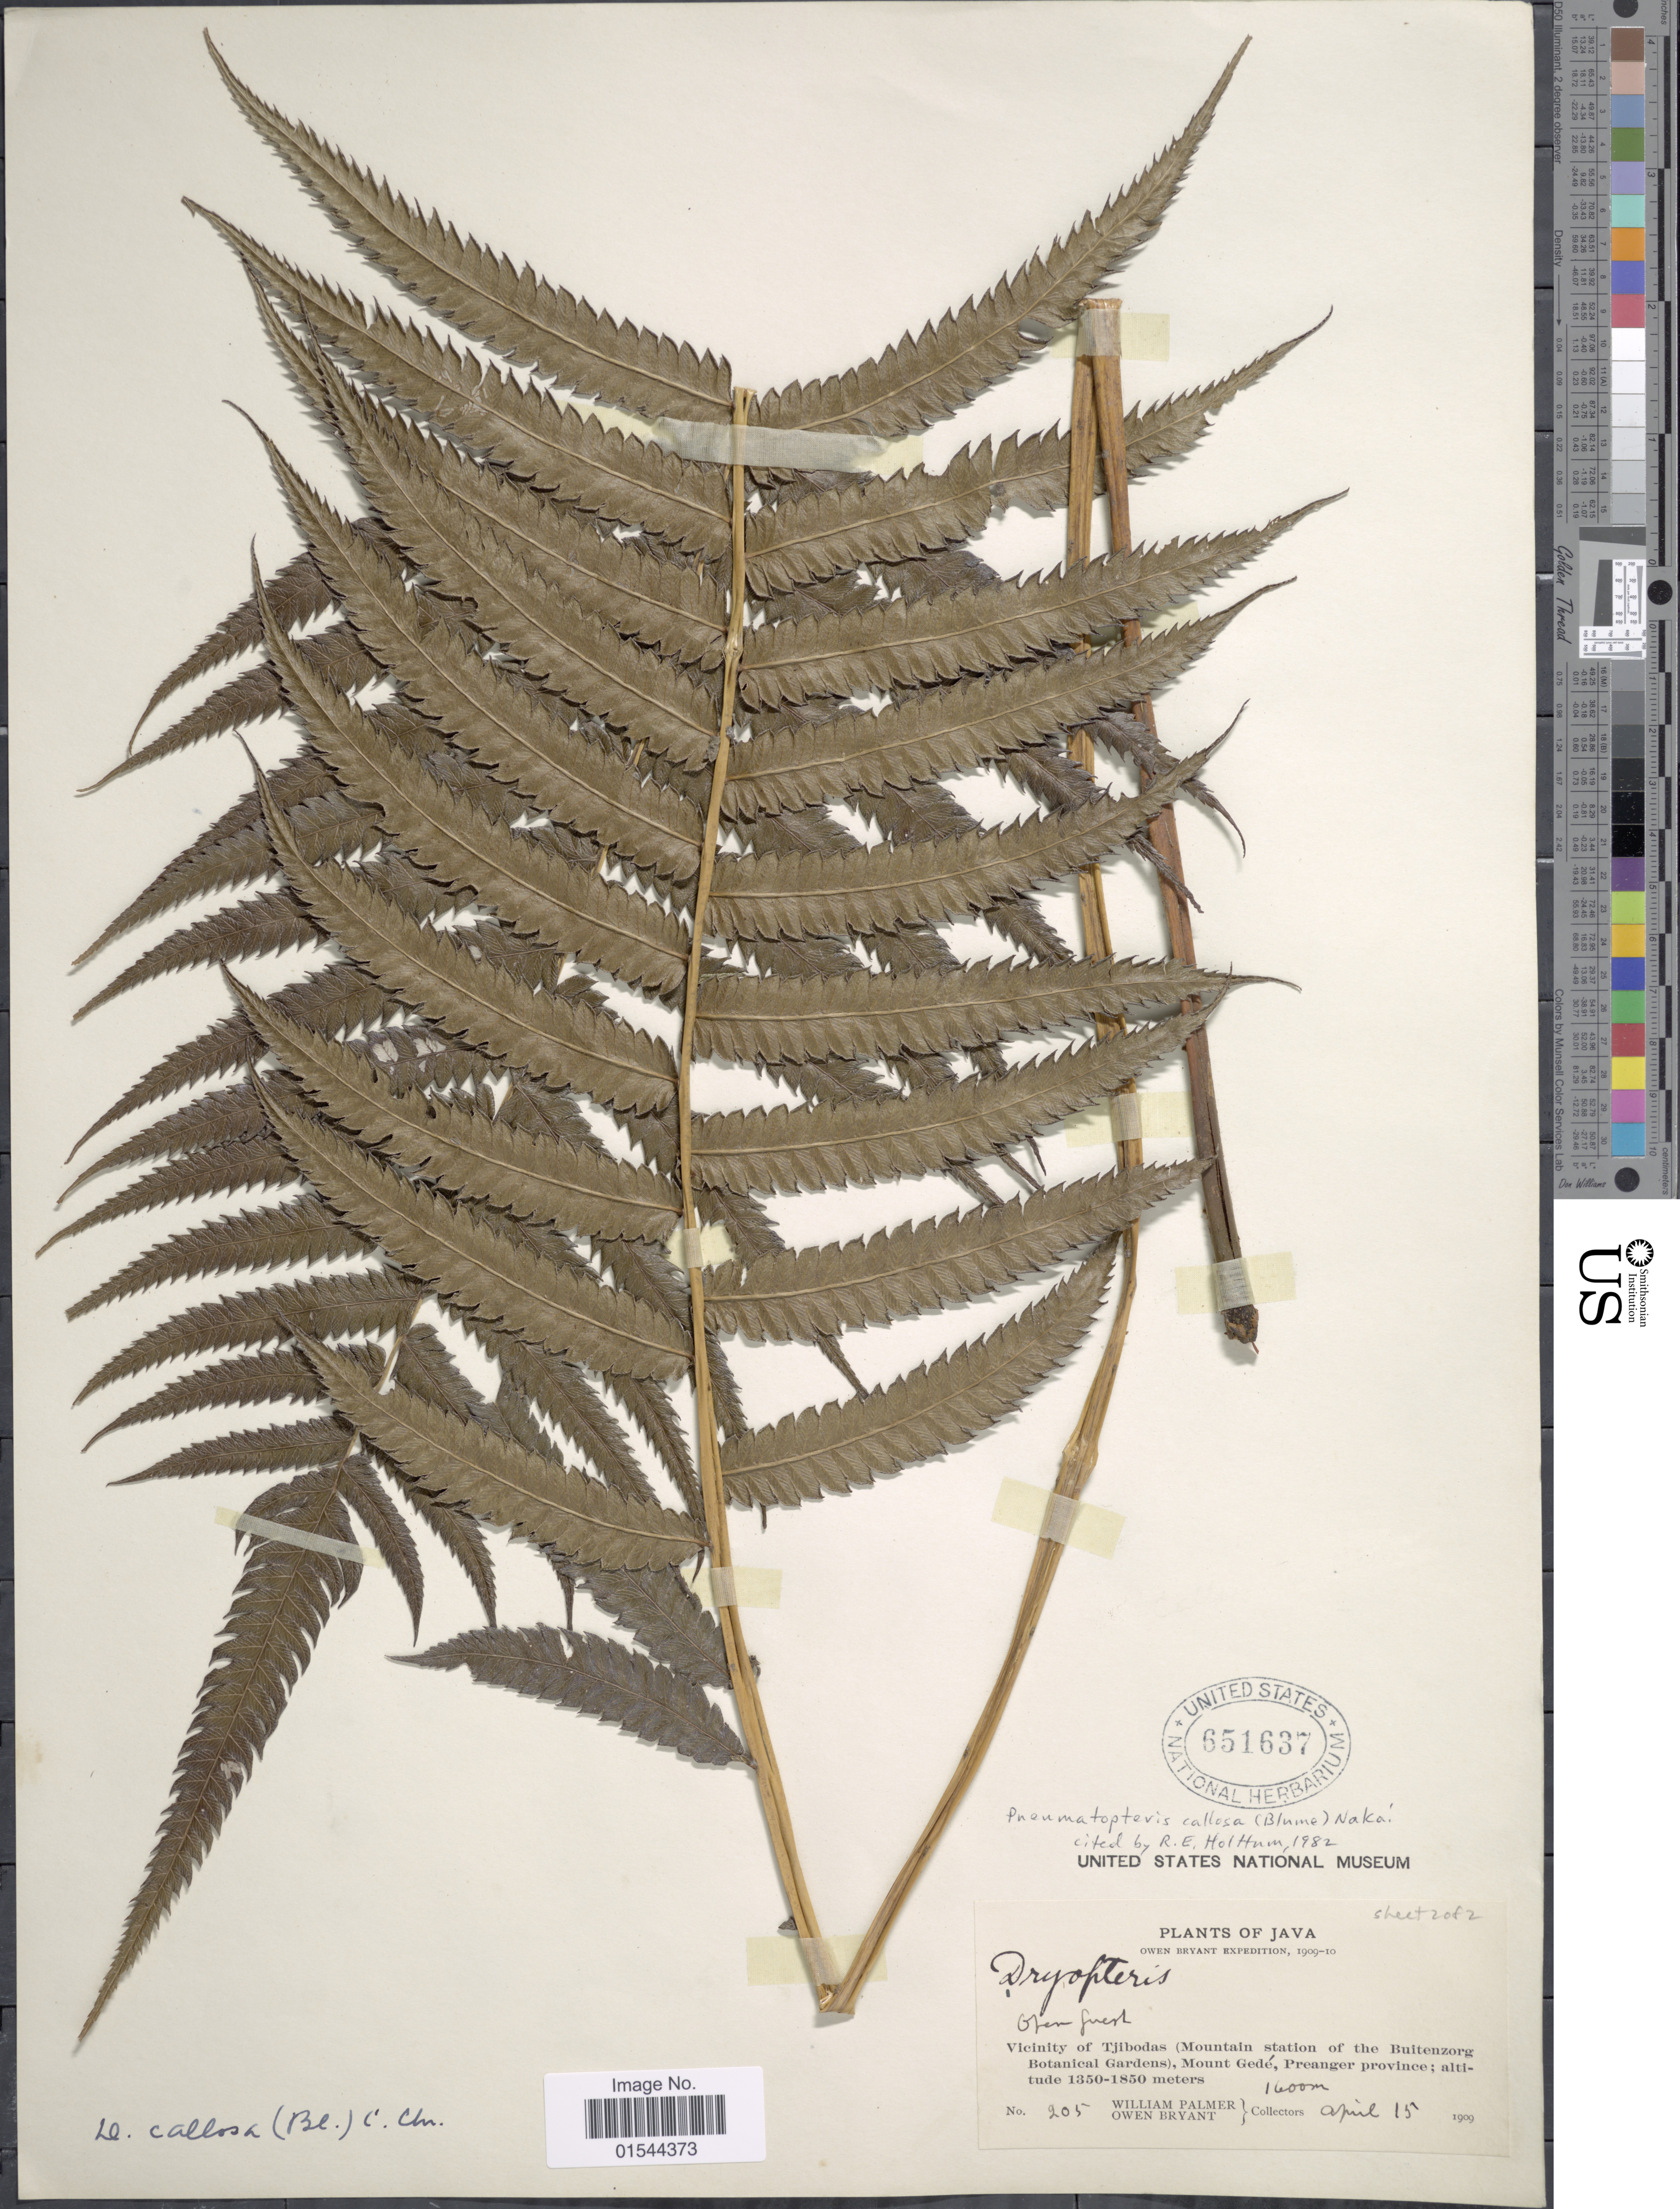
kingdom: Plantae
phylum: Tracheophyta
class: Polypodiopsida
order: Polypodiales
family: Thelypteridaceae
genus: Pneumatopteris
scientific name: Pneumatopteris callosa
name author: (Blume) Nakai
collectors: W. Palmer & O. Bryant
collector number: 205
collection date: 1909-04-15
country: Indonesia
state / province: Java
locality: Vicinity of Tjibodas (Mountain station of the Buitenzorg Botanical Gardens), Mount Gede, Preanger province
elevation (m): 1600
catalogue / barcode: US 651637